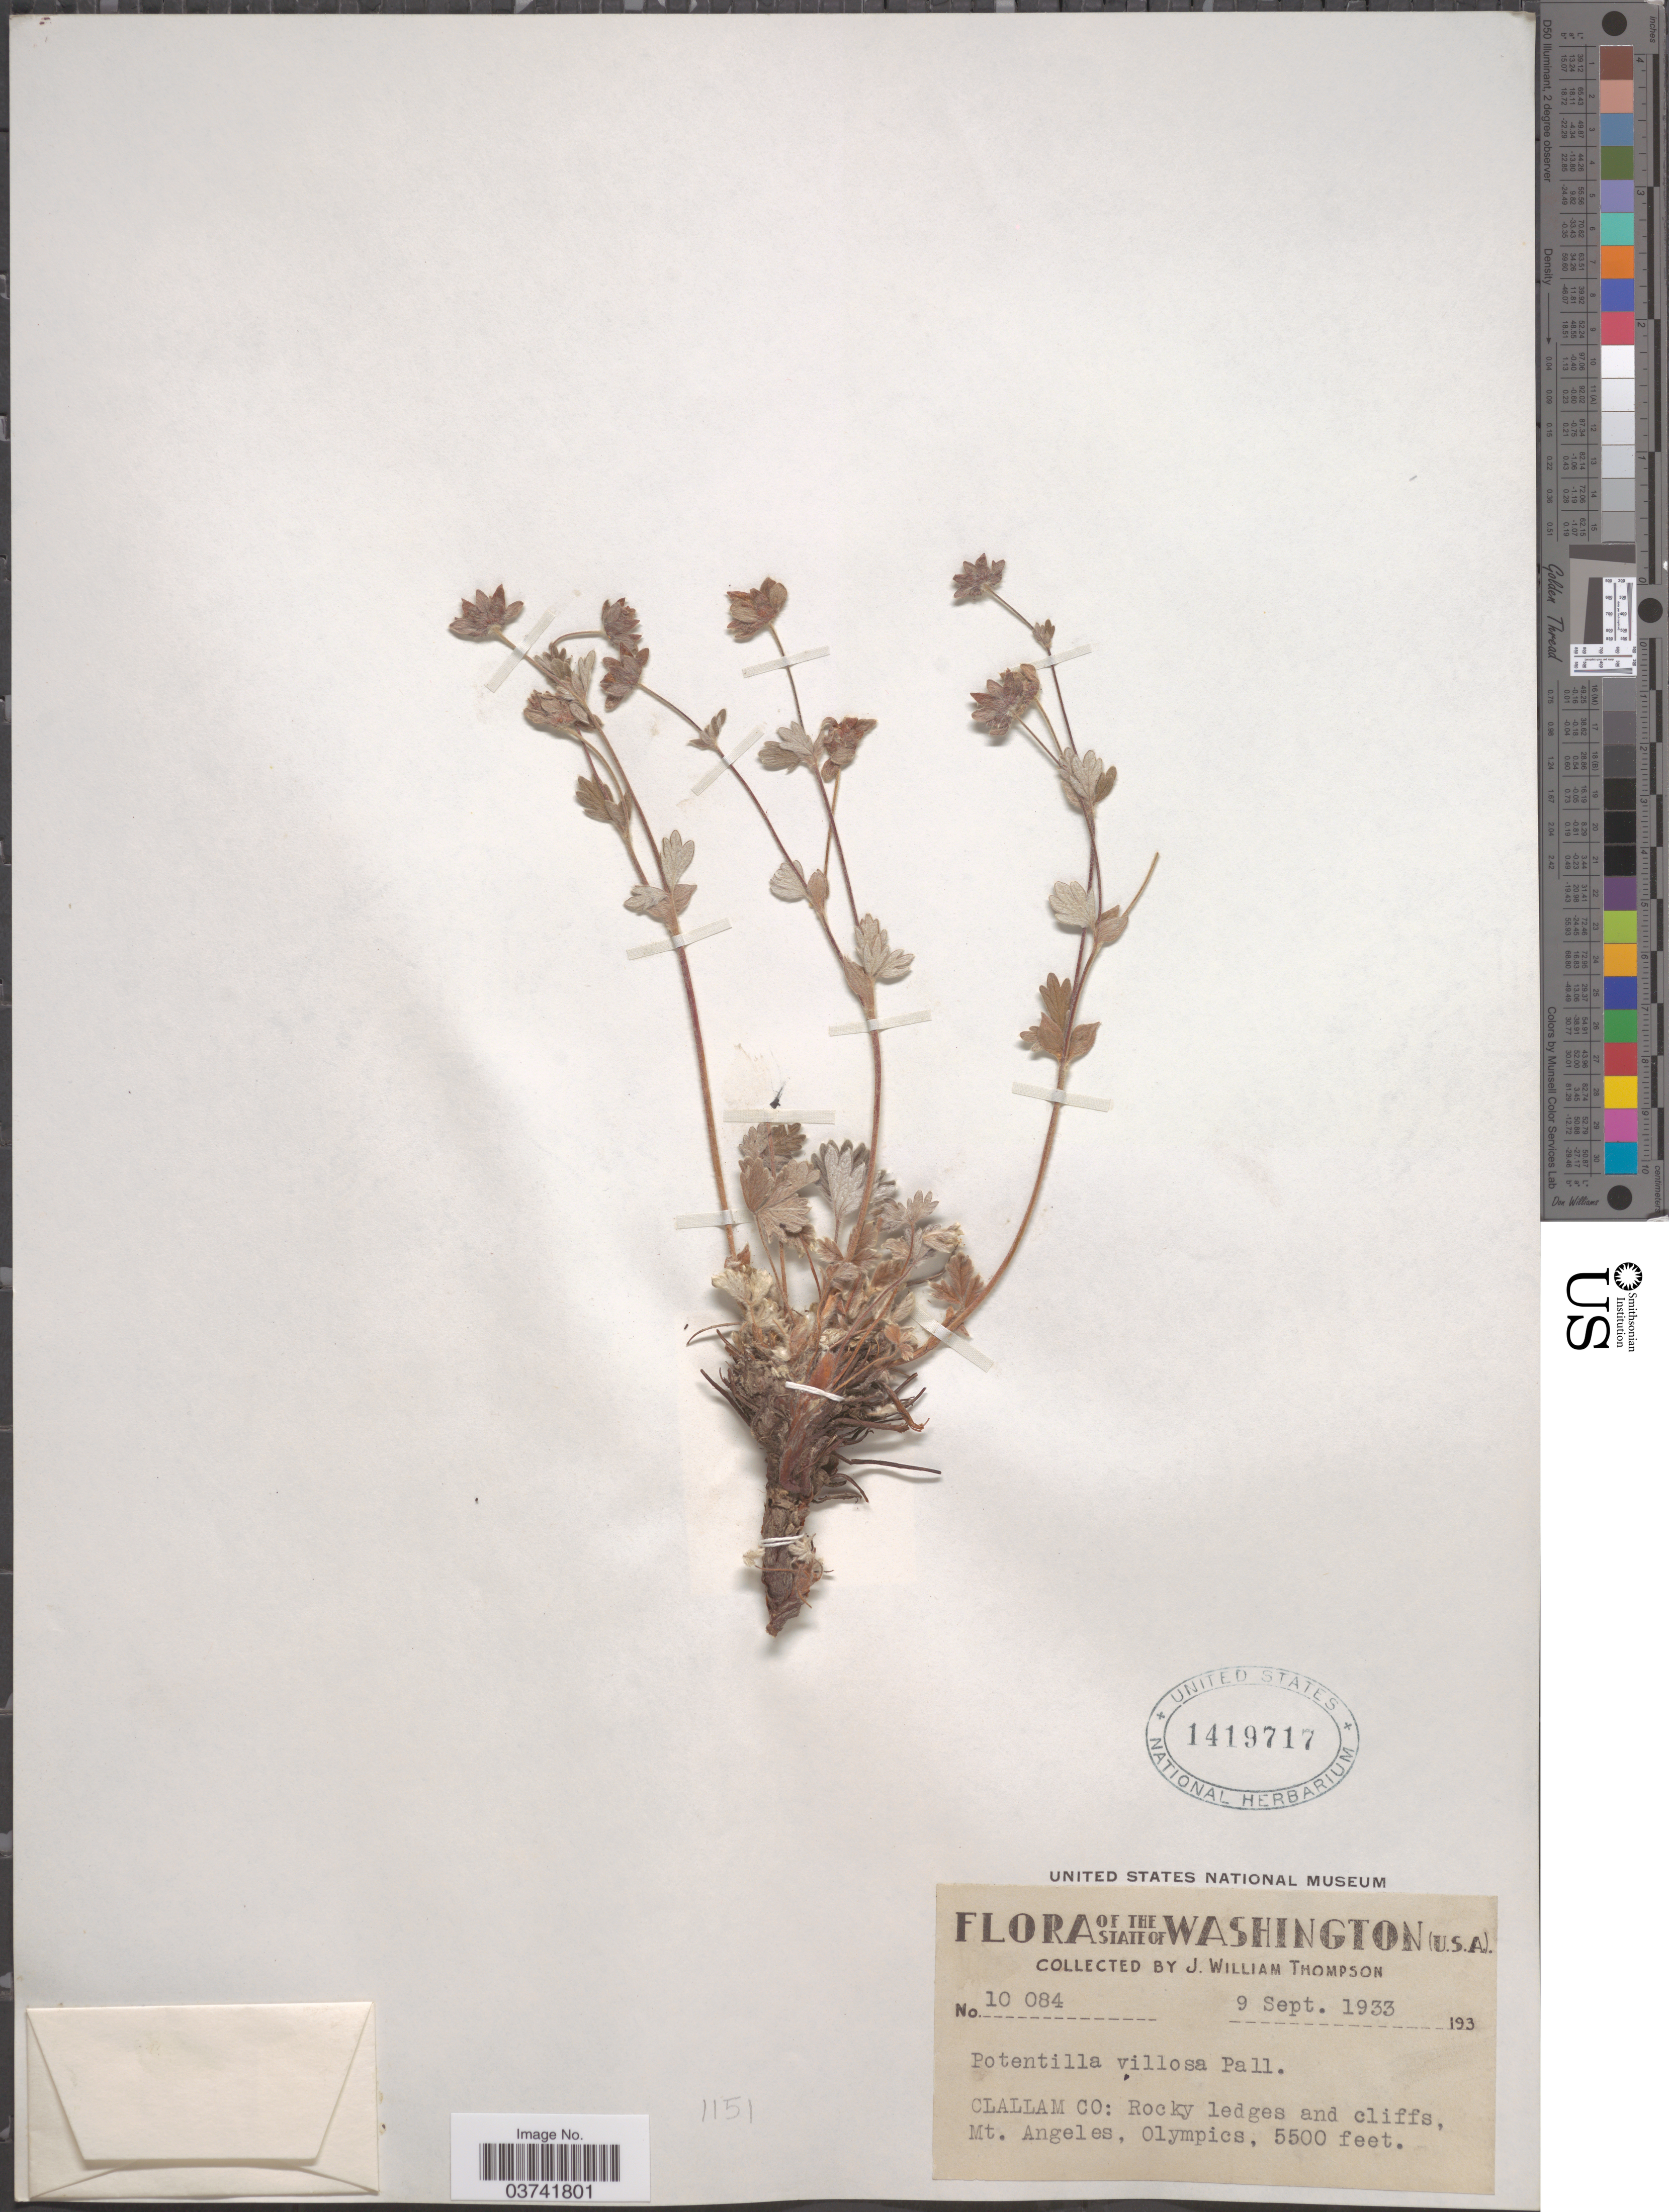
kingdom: Plantae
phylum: Tracheophyta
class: Magnoliopsida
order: Rosales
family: Rosaceae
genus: Potentilla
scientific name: Potentilla villosa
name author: Pall. ex Pursh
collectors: J. W. Thompson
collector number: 10084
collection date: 1933-09-09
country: United States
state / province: Washington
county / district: Clallam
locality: Clallam Co: Rocky ledges and cliffs, Mt. Angeles, Olympics.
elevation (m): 1676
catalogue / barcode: US 1419717